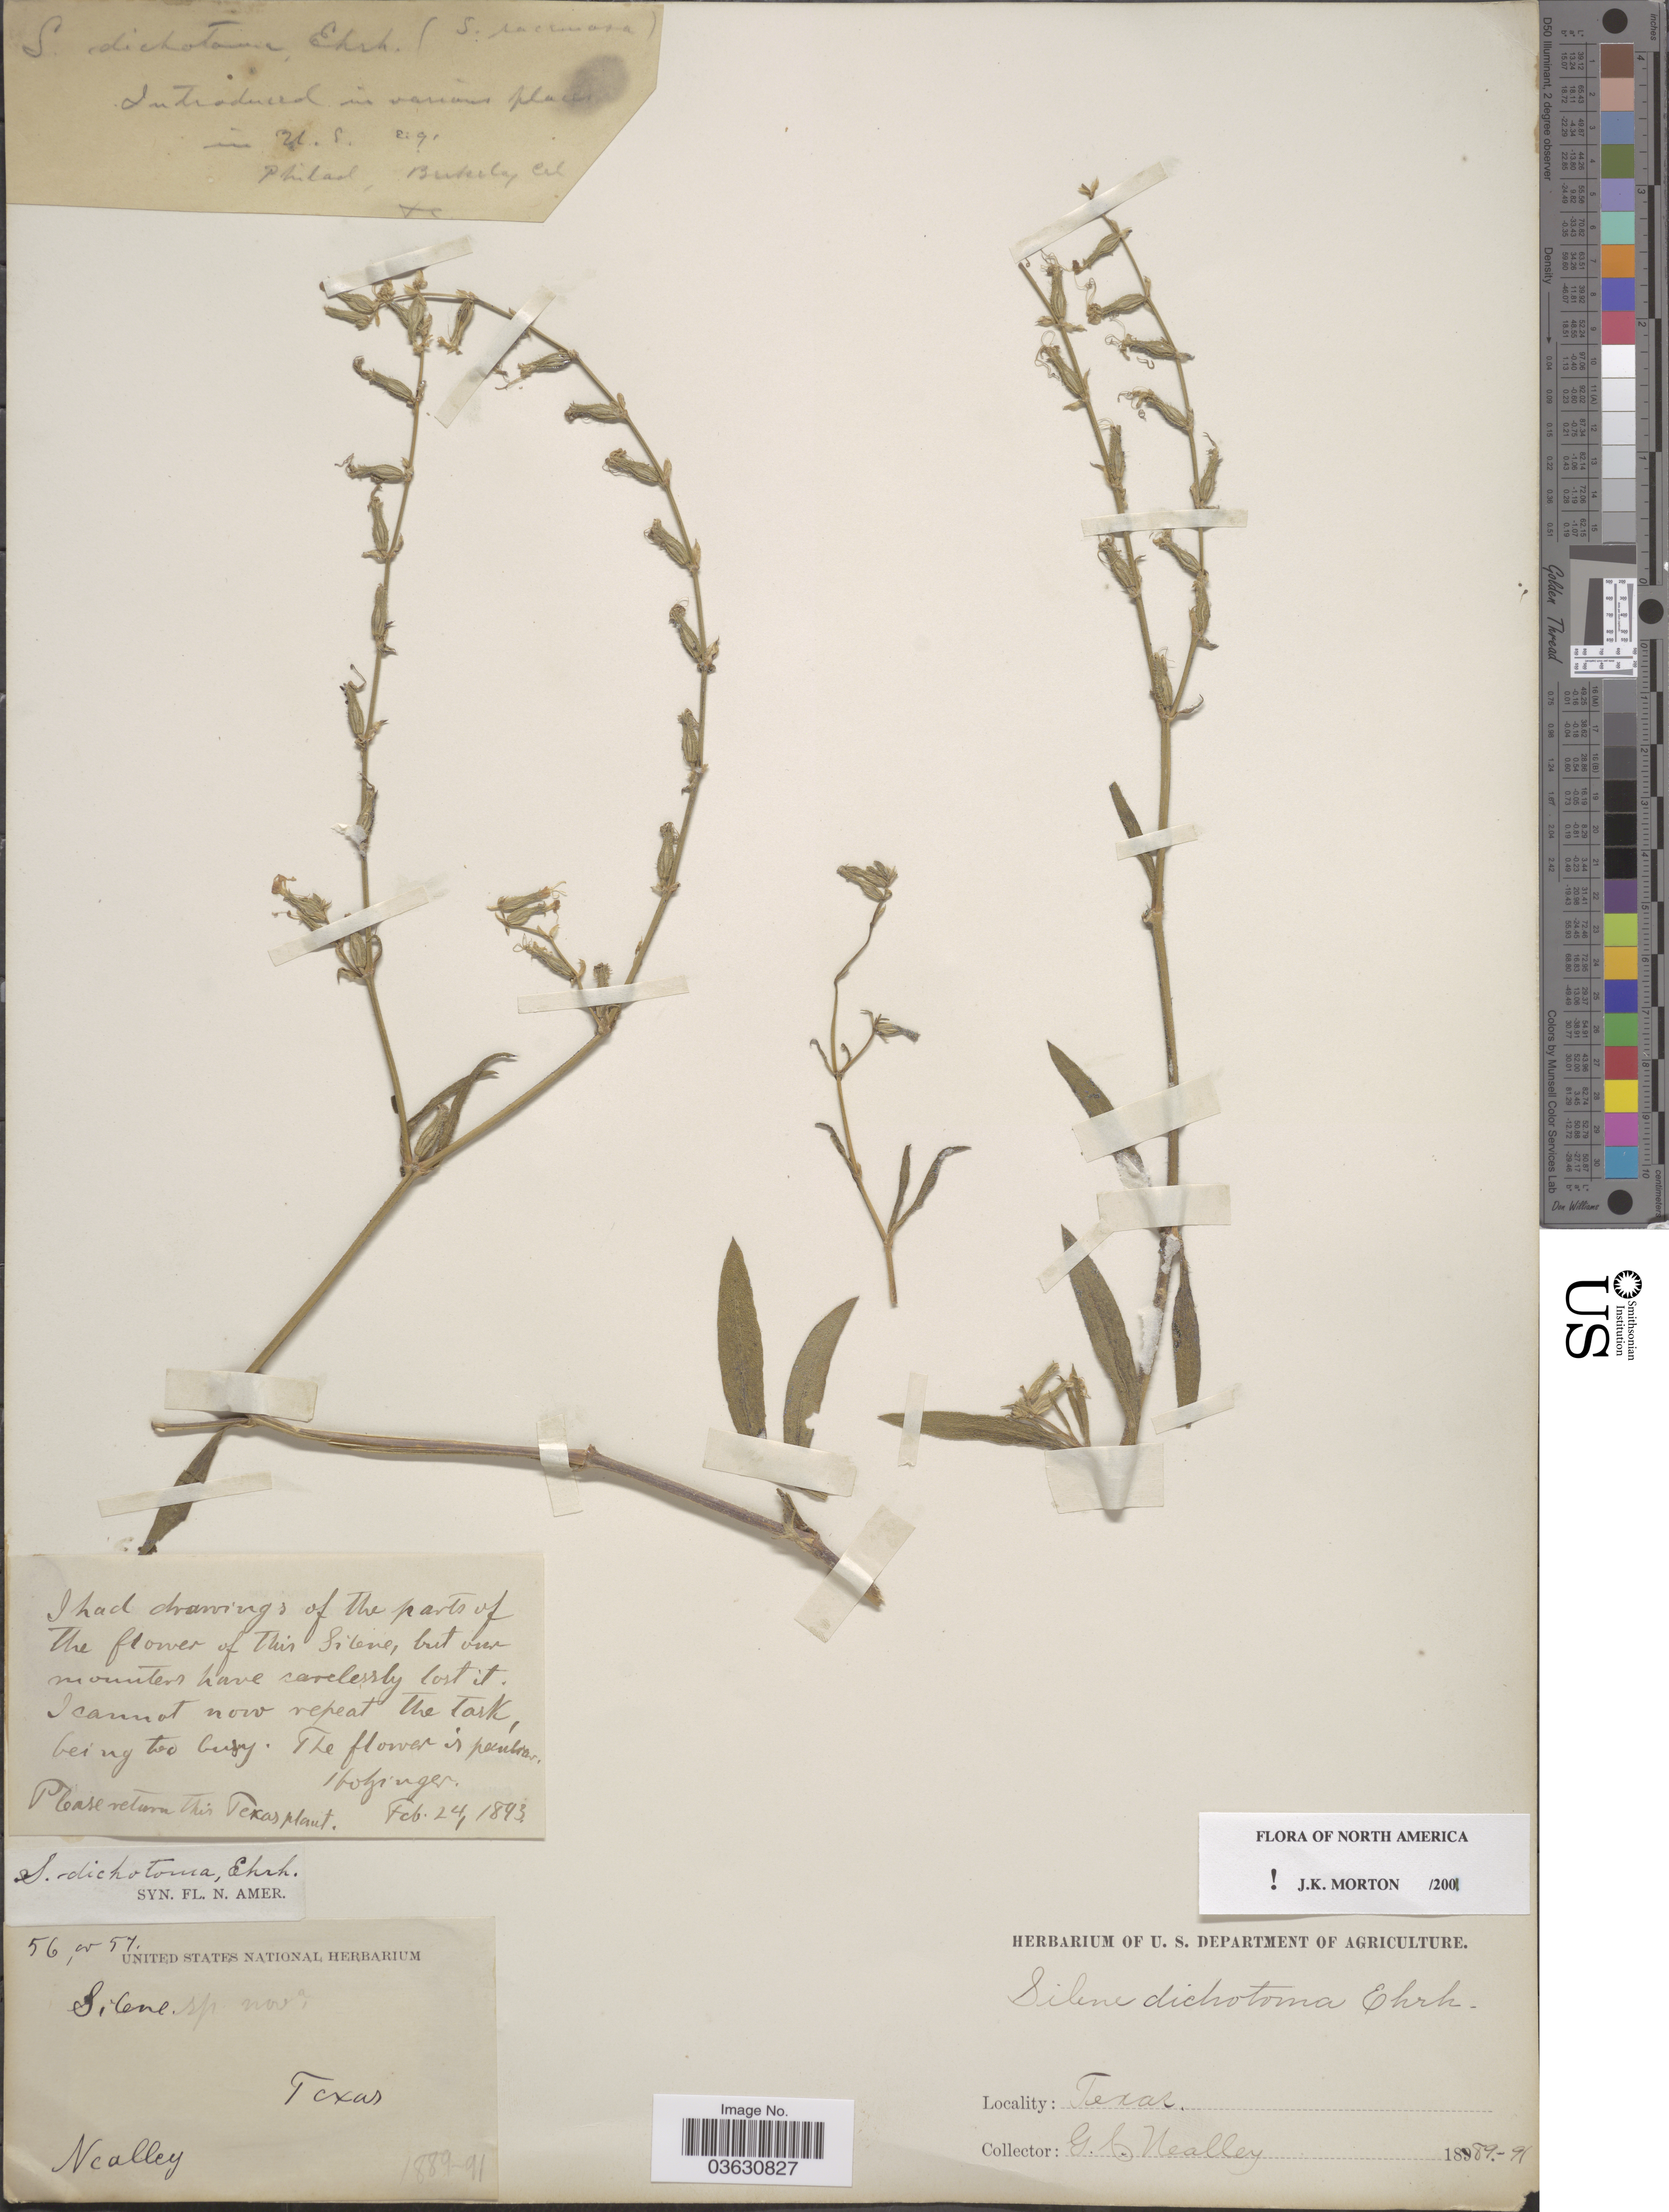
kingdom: Plantae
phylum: Tracheophyta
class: Magnoliopsida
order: Caryophyllales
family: Caryophyllaceae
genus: Silene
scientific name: Silene dichotoma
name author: Ehrh.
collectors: G. Neally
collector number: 56/57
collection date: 1889/1891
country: United States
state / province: Texas